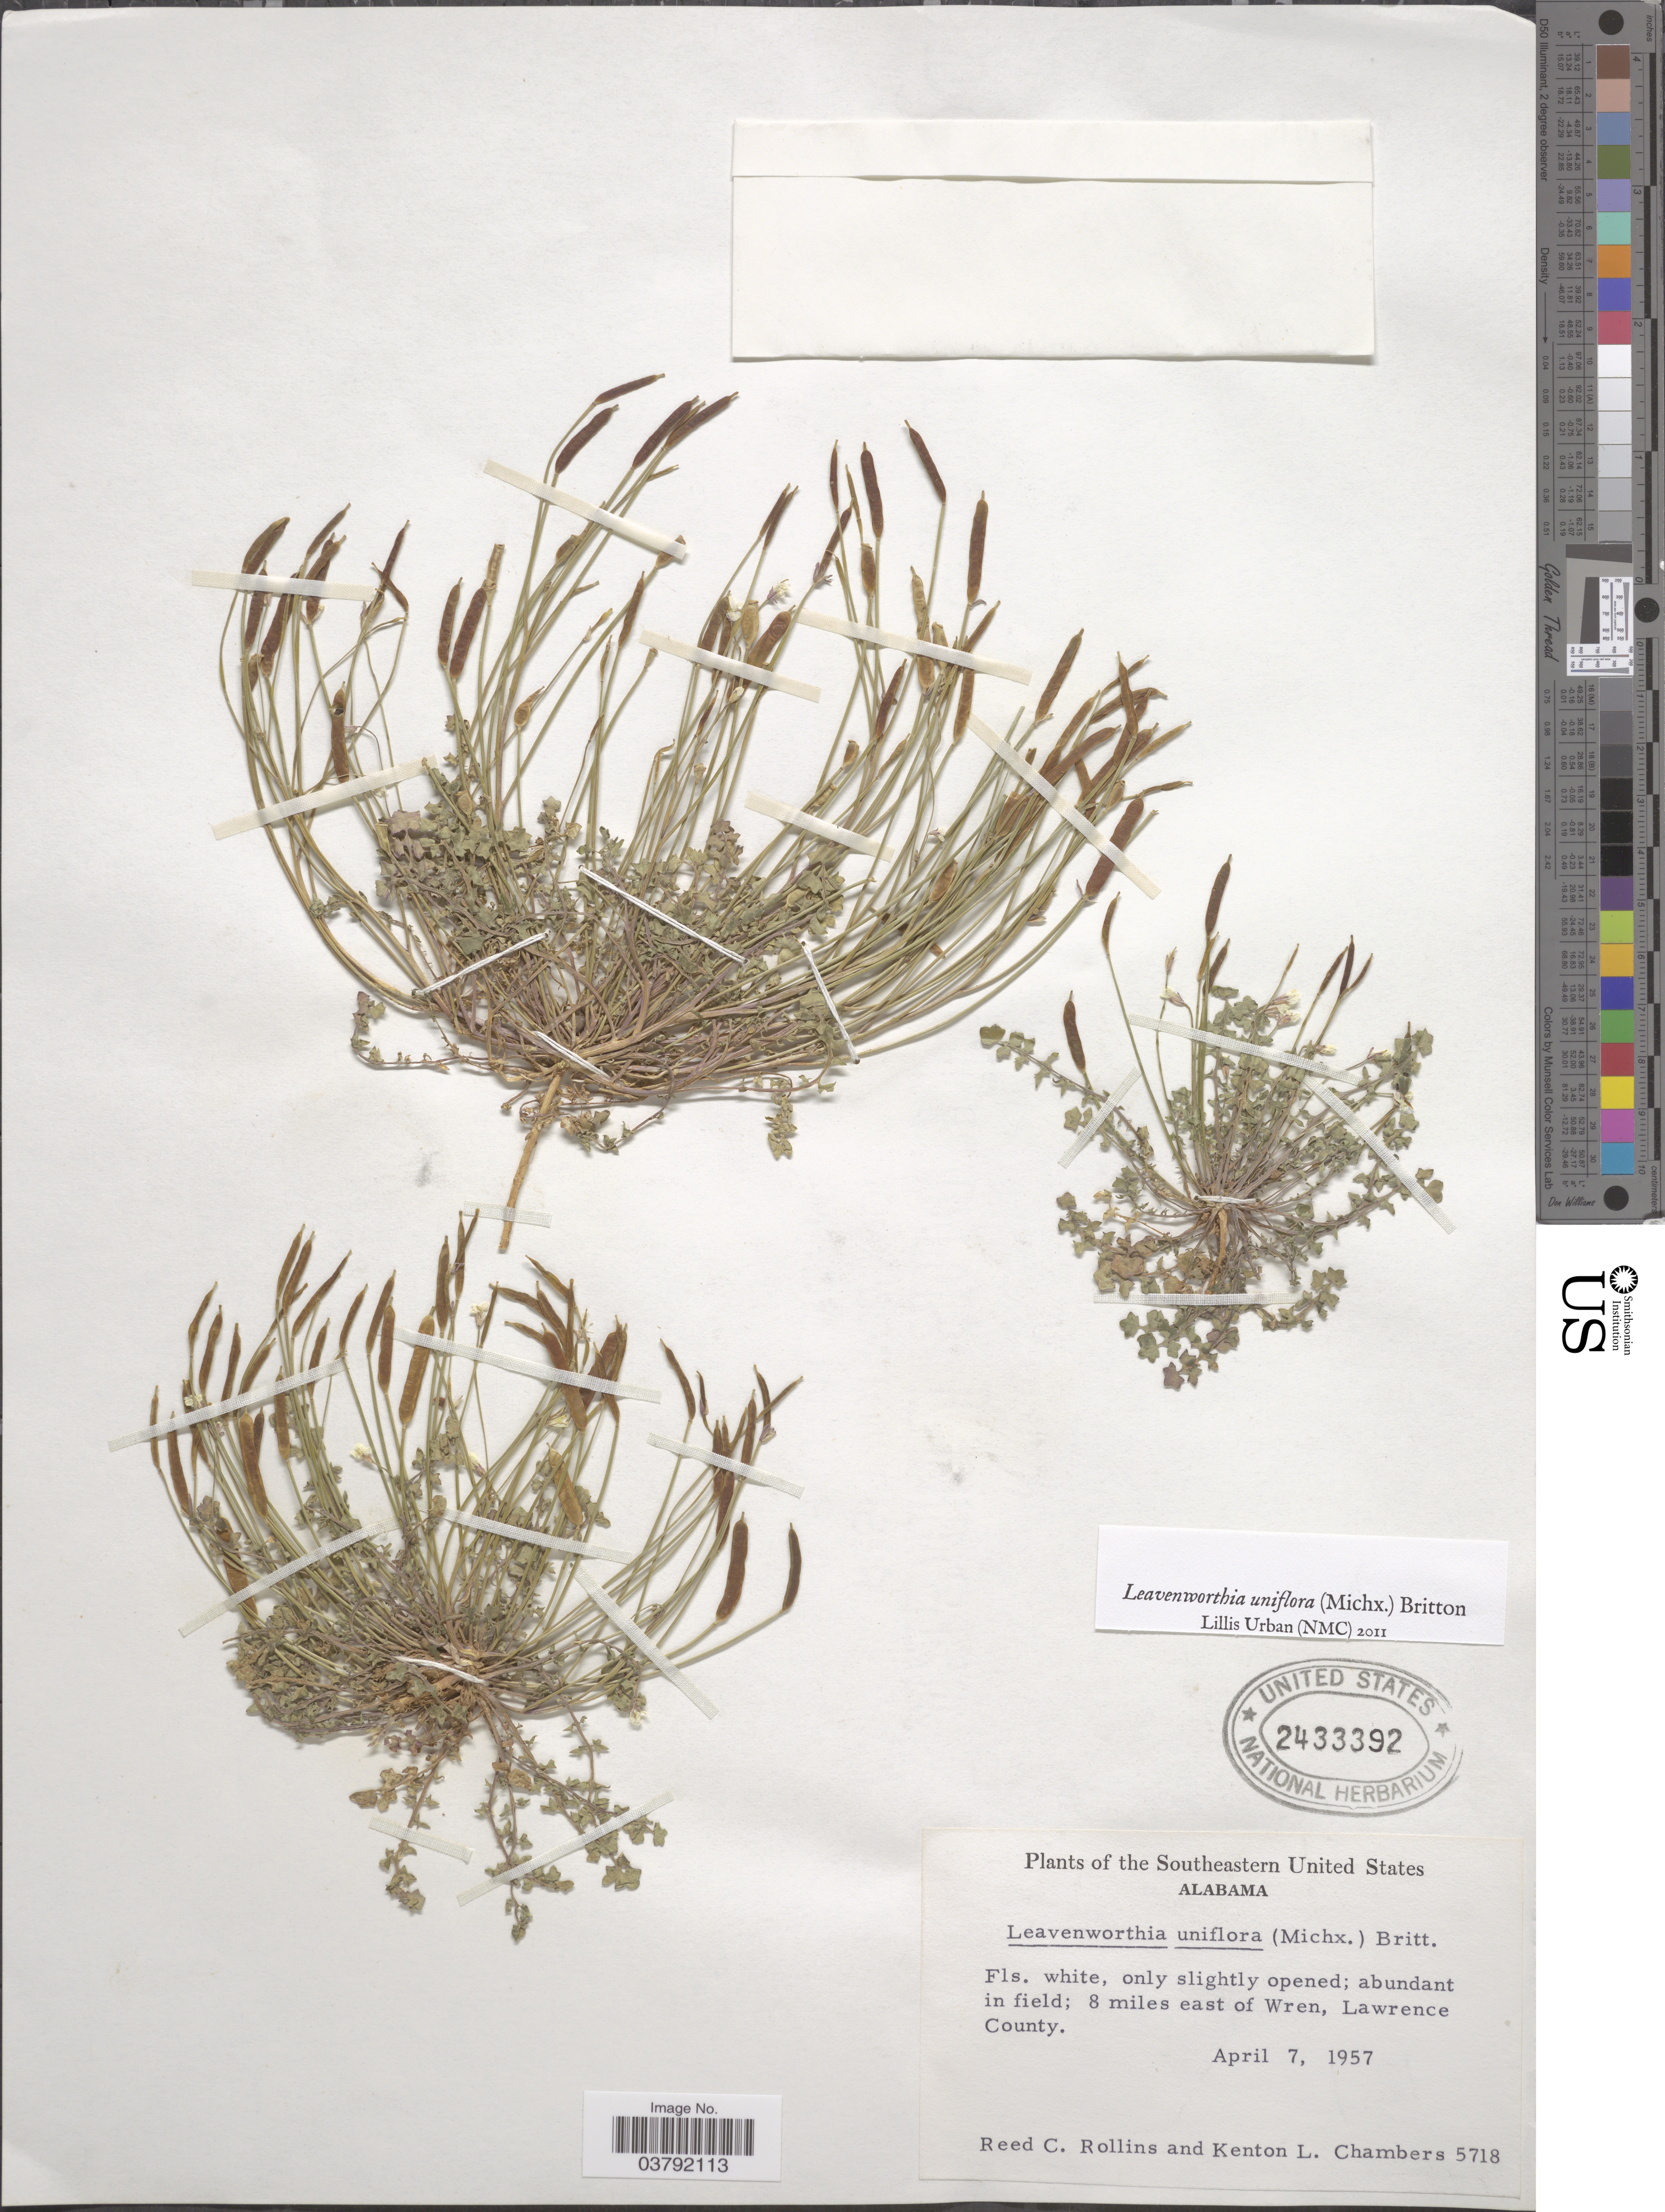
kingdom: Plantae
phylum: Tracheophyta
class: Magnoliopsida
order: Brassicales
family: Brassicaceae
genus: Leavenworthia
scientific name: Leavenworthia uniflora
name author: (Michx.) Britton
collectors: R. C. Rollins & K. L. Chambers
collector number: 5718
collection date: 1957-04-07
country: United States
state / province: Alabama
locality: Southeastern United States. 8 miles east of Wren, Lawrence County.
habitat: abundant in field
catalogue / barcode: US 2433392